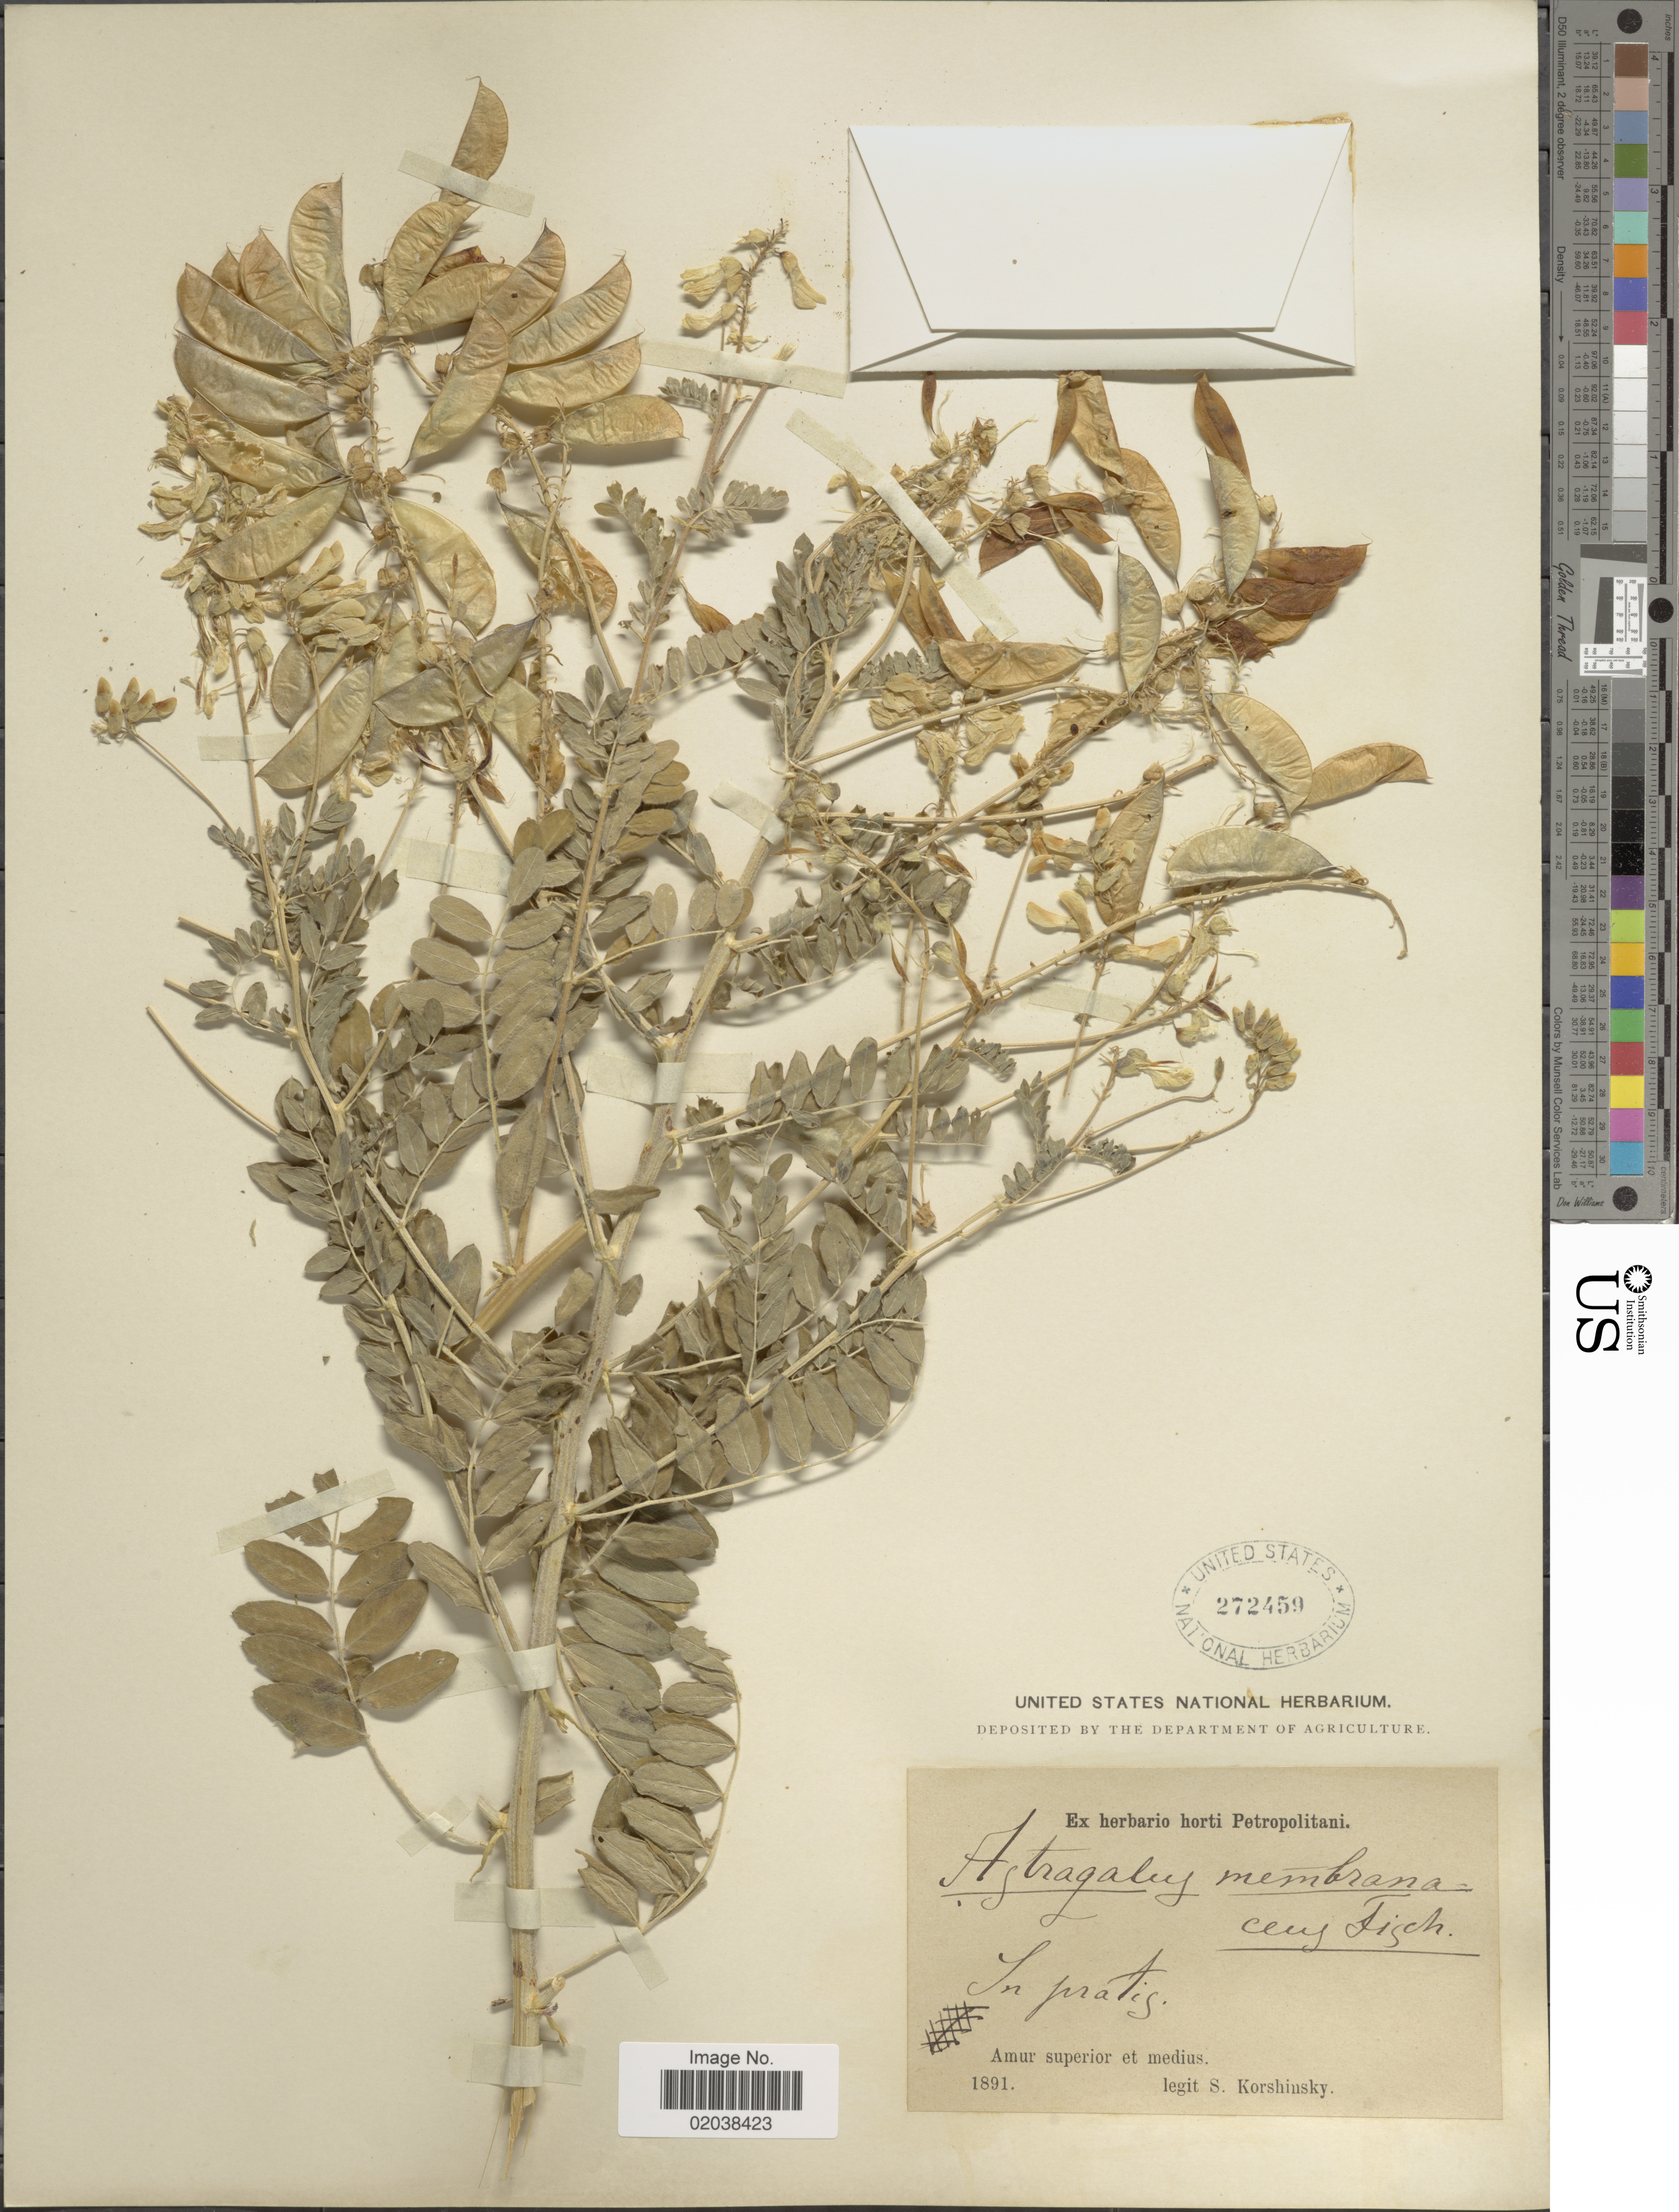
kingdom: Plantae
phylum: Tracheophyta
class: Magnoliopsida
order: Fabales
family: Fabaceae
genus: Astragalus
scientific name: Astragalus membranaceus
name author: Moench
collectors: Korshinsky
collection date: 1891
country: Russian Federation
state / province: Amur/Khabarovsk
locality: Amur superior et medius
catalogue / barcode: US 272459